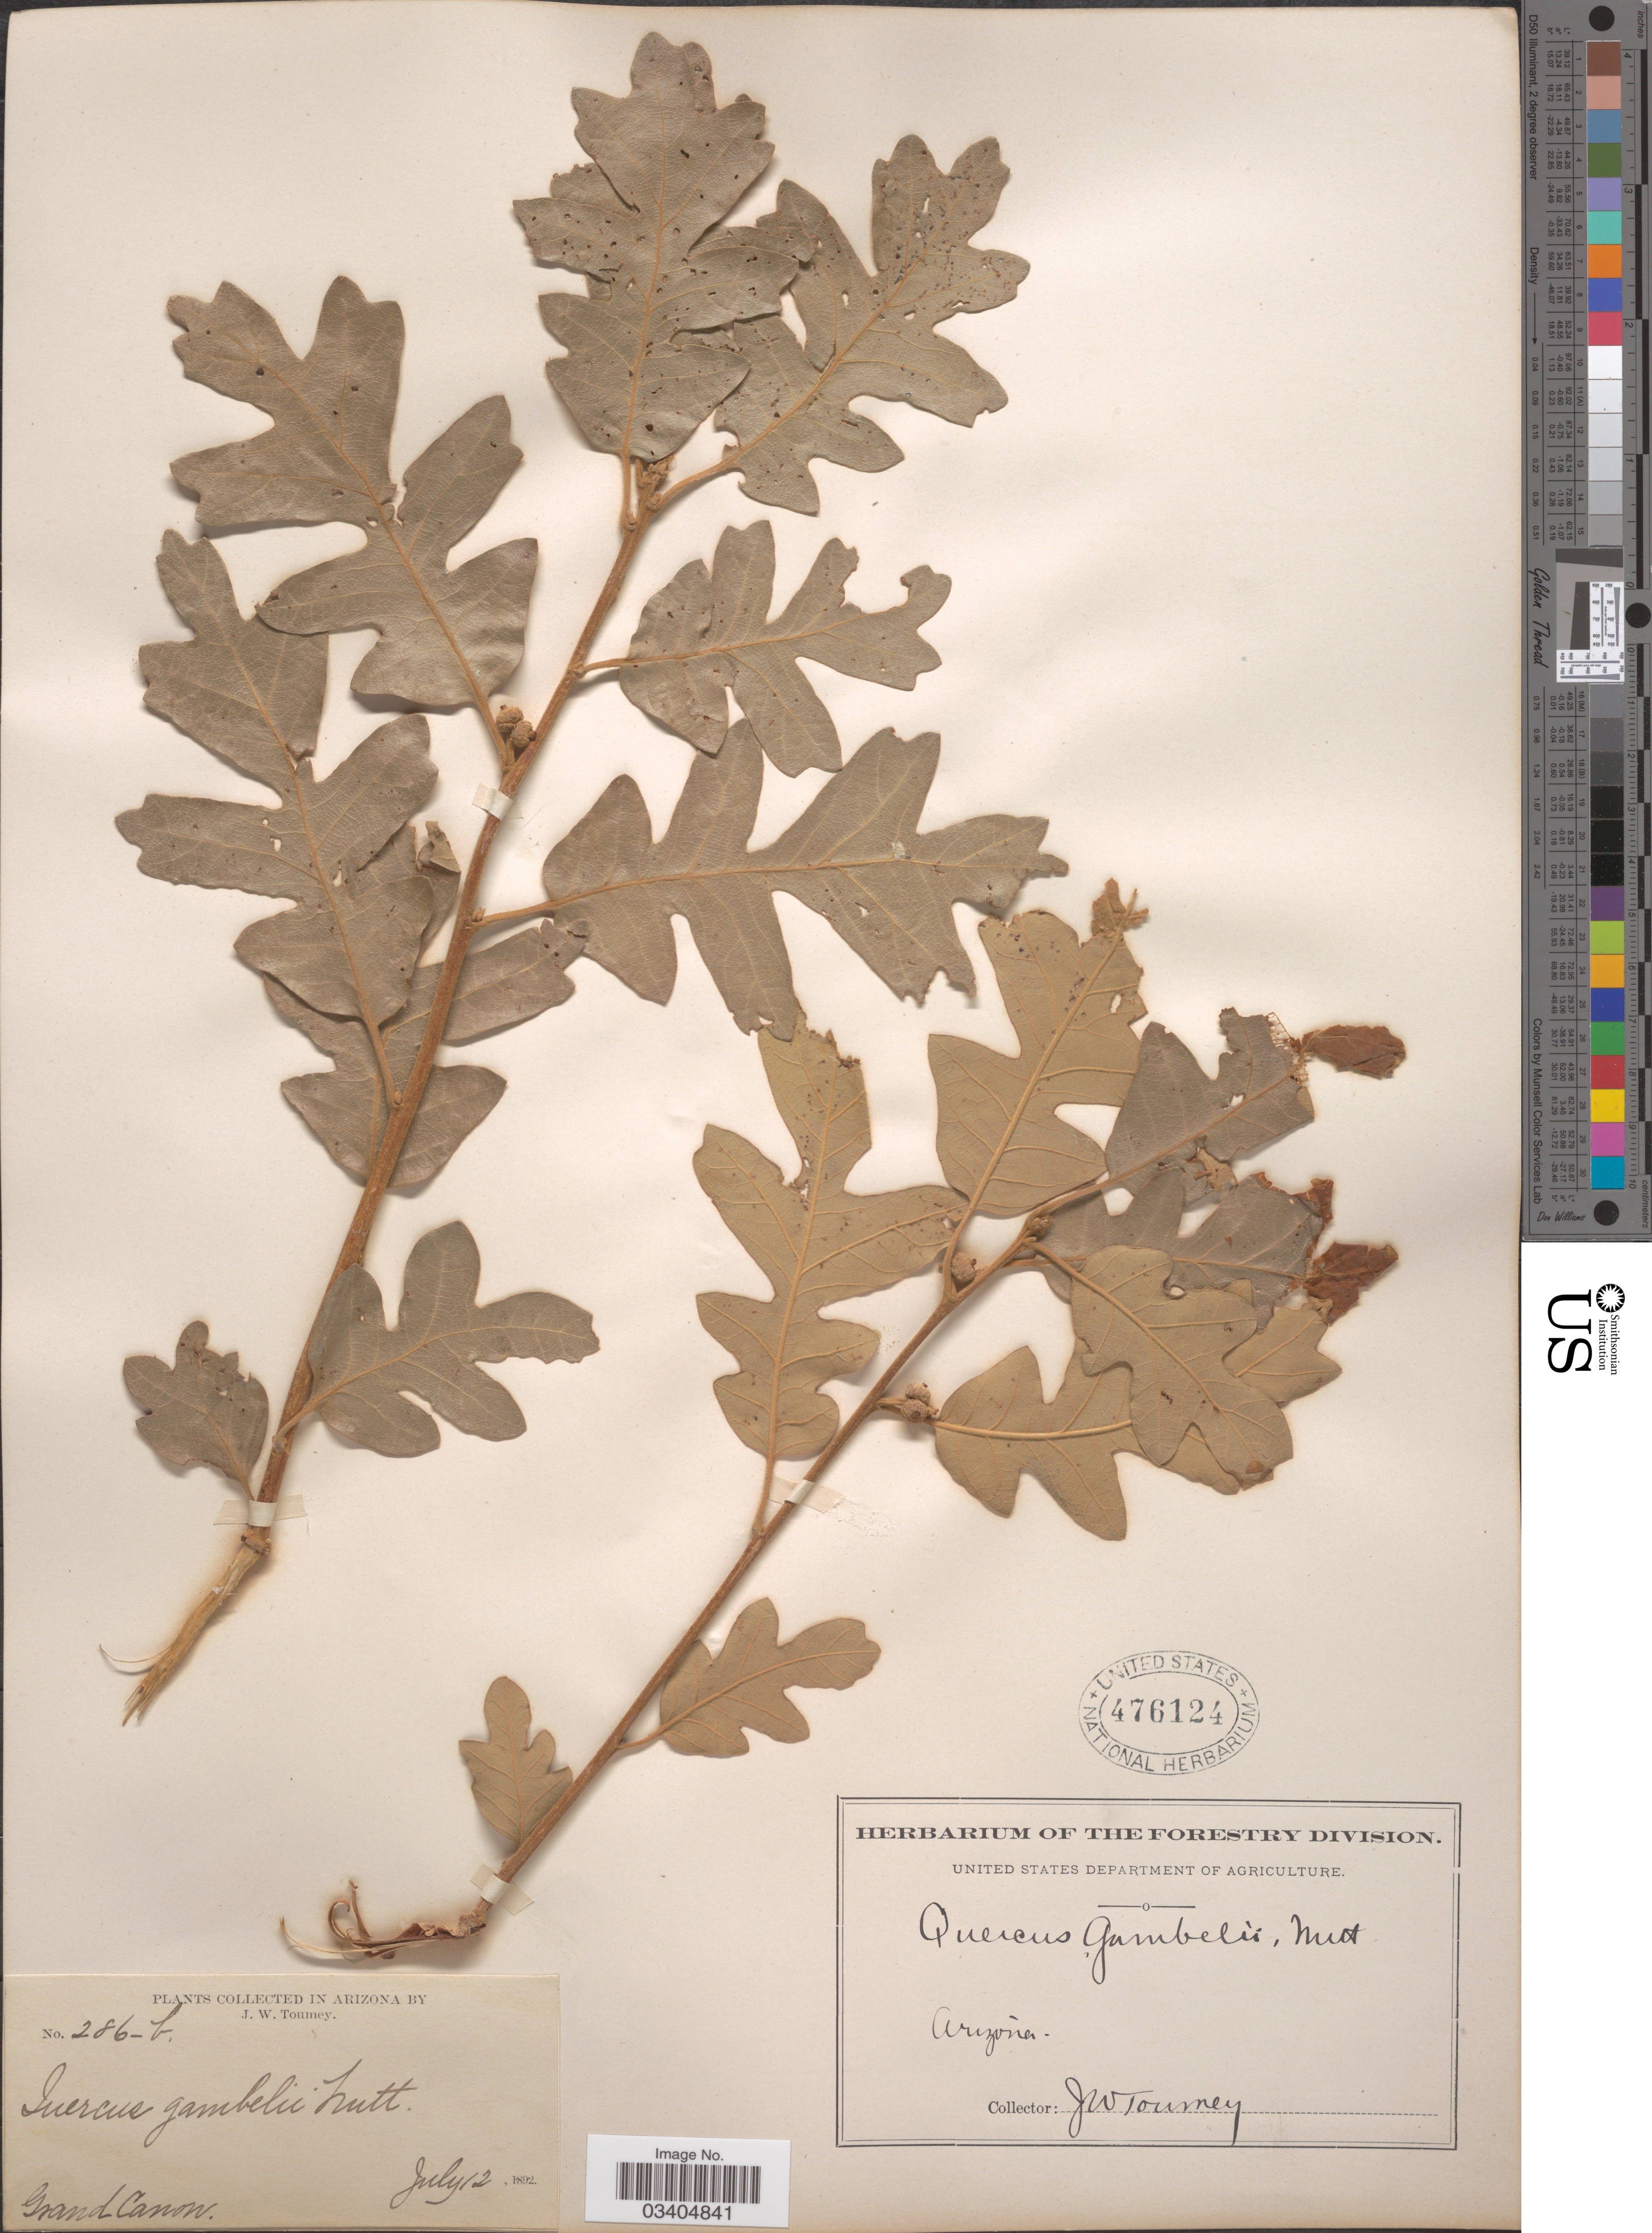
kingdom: Plantae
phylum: Tracheophyta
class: Magnoliopsida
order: Fagales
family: Fagaceae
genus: Quercus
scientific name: Quercus gambelii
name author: Nutt.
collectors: J. W. Toumey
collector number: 286-b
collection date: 1892-07-12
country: United States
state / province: Arizona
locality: Grand Canon.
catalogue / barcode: US 476124